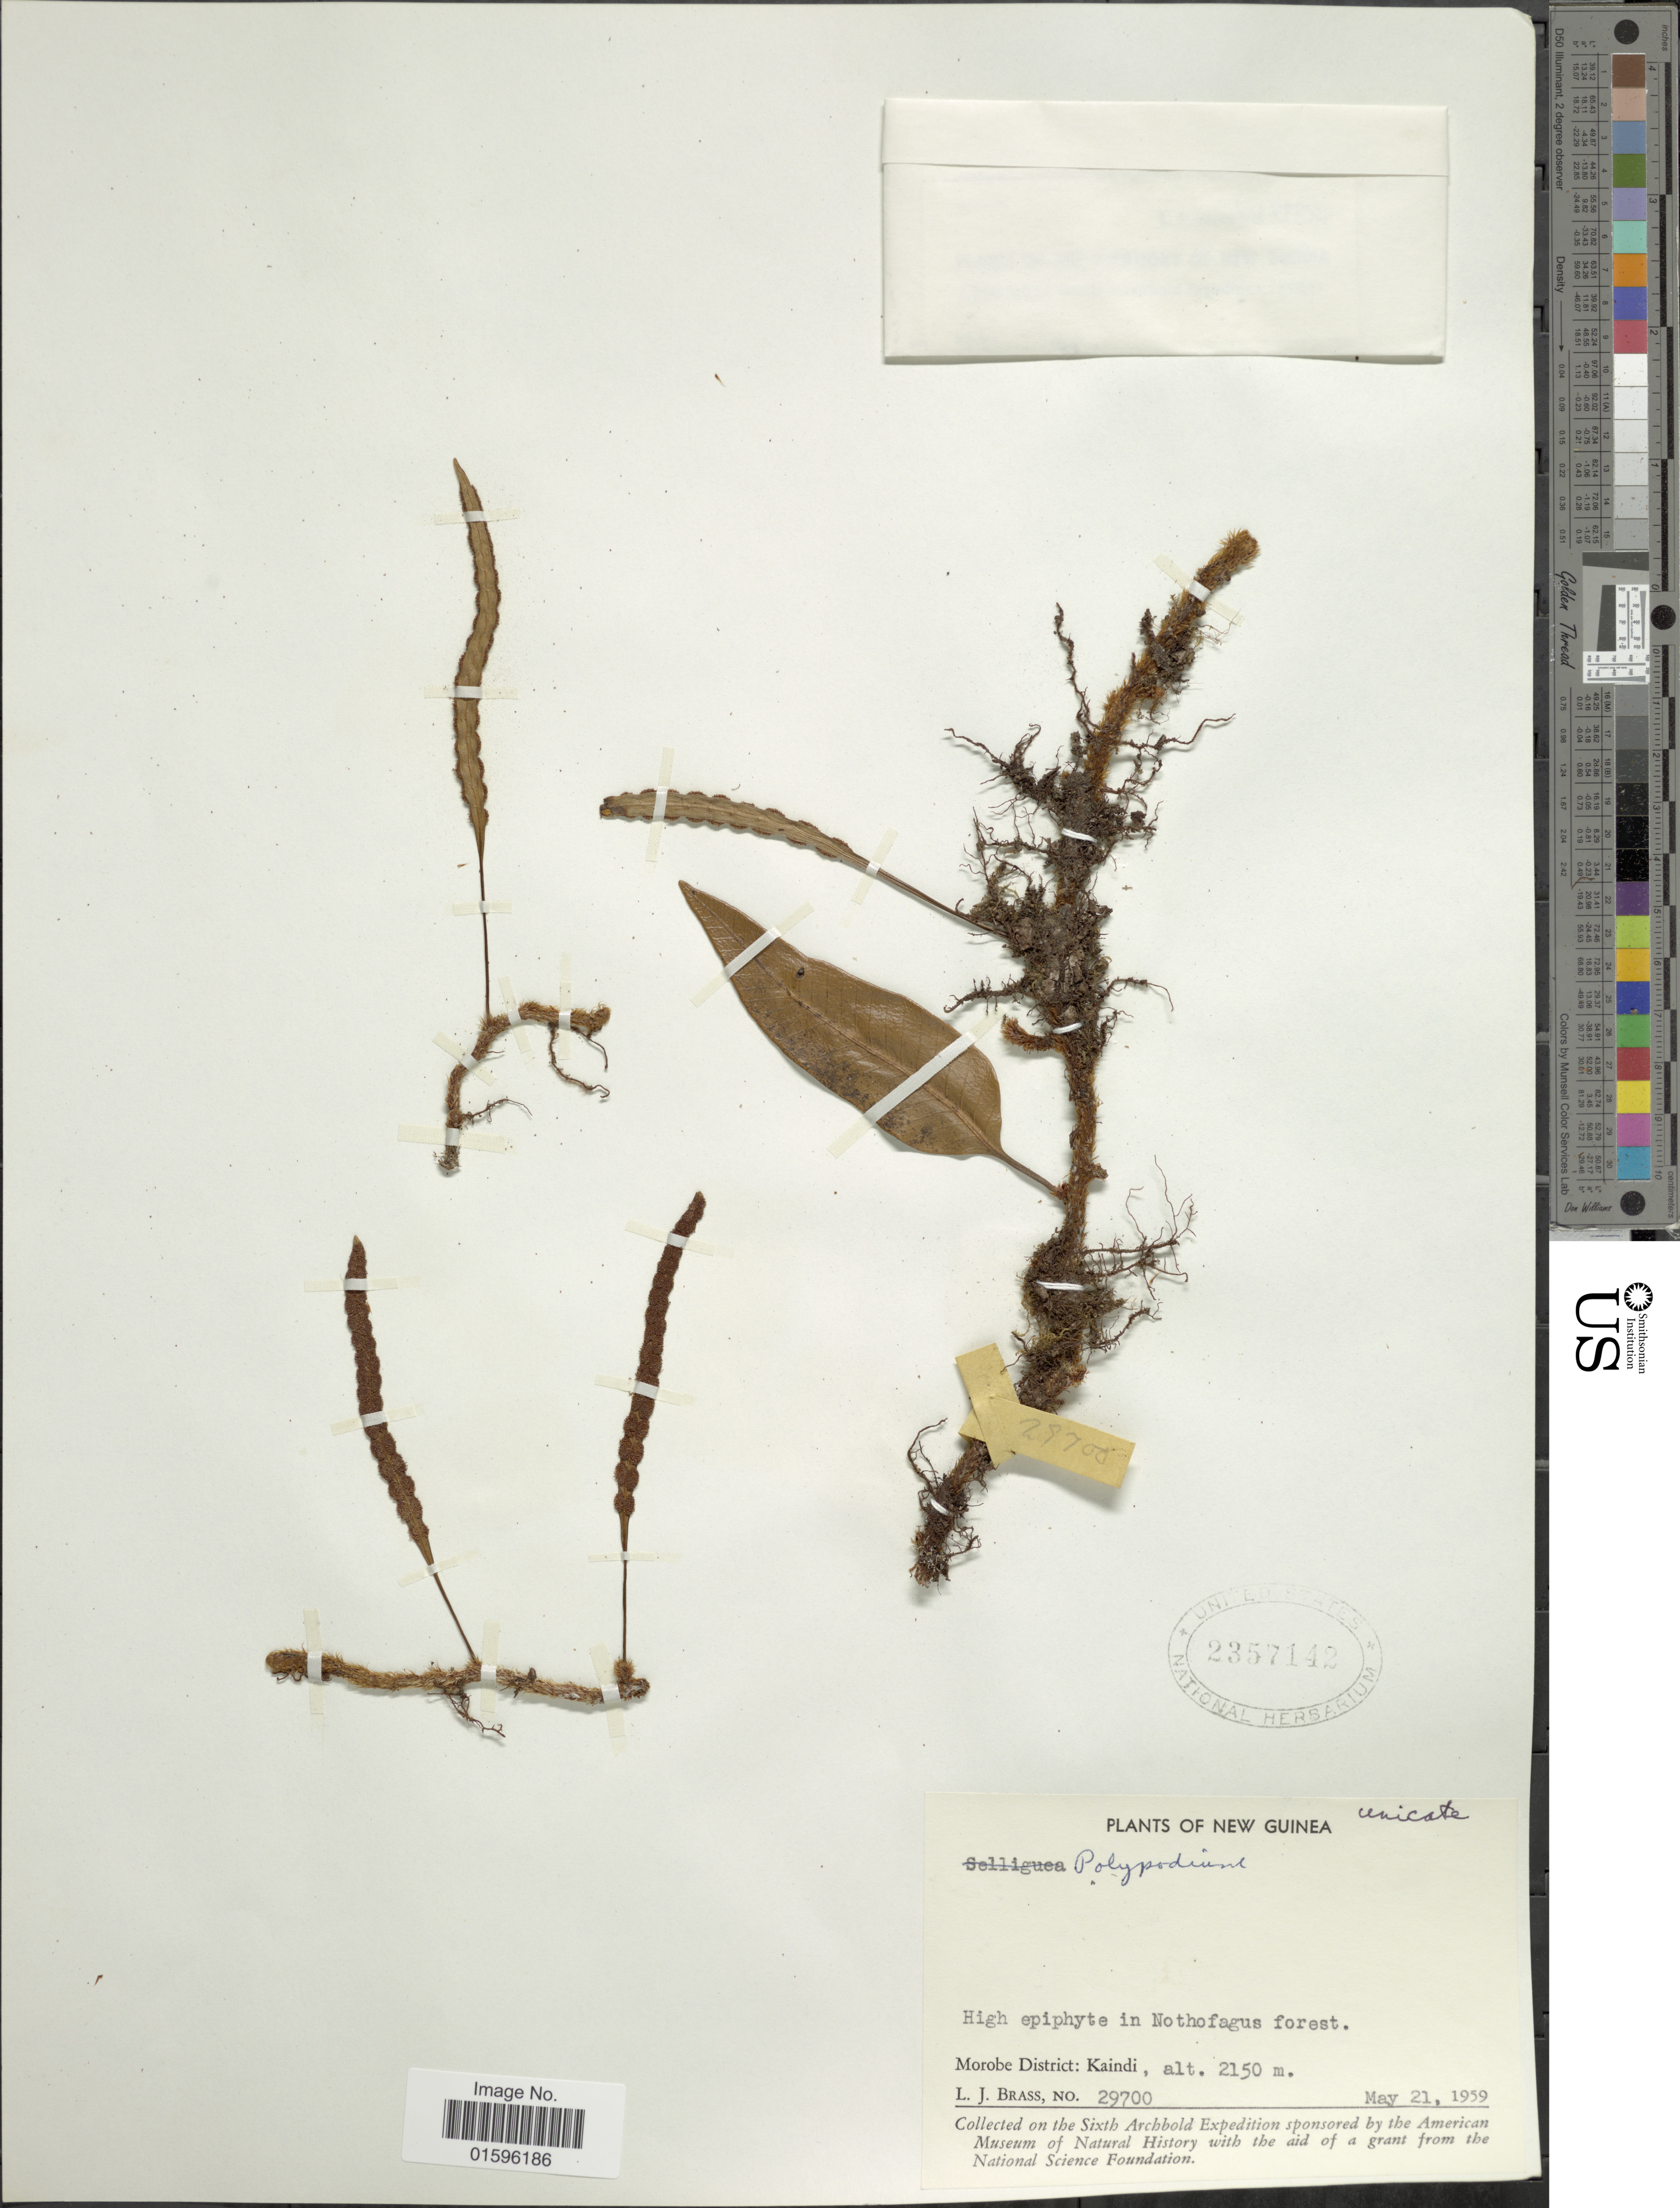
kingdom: Plantae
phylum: Tracheophyta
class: Polypodiopsida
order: Polypodiales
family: Polypodiaceae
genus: Polypodium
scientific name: Polypodium sp.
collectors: L. J. Brass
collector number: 29700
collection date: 1959-05-21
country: Papua New Guinea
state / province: Morobe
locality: New Guinea, Morobe District: Kaindi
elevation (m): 2150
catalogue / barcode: US 2357142